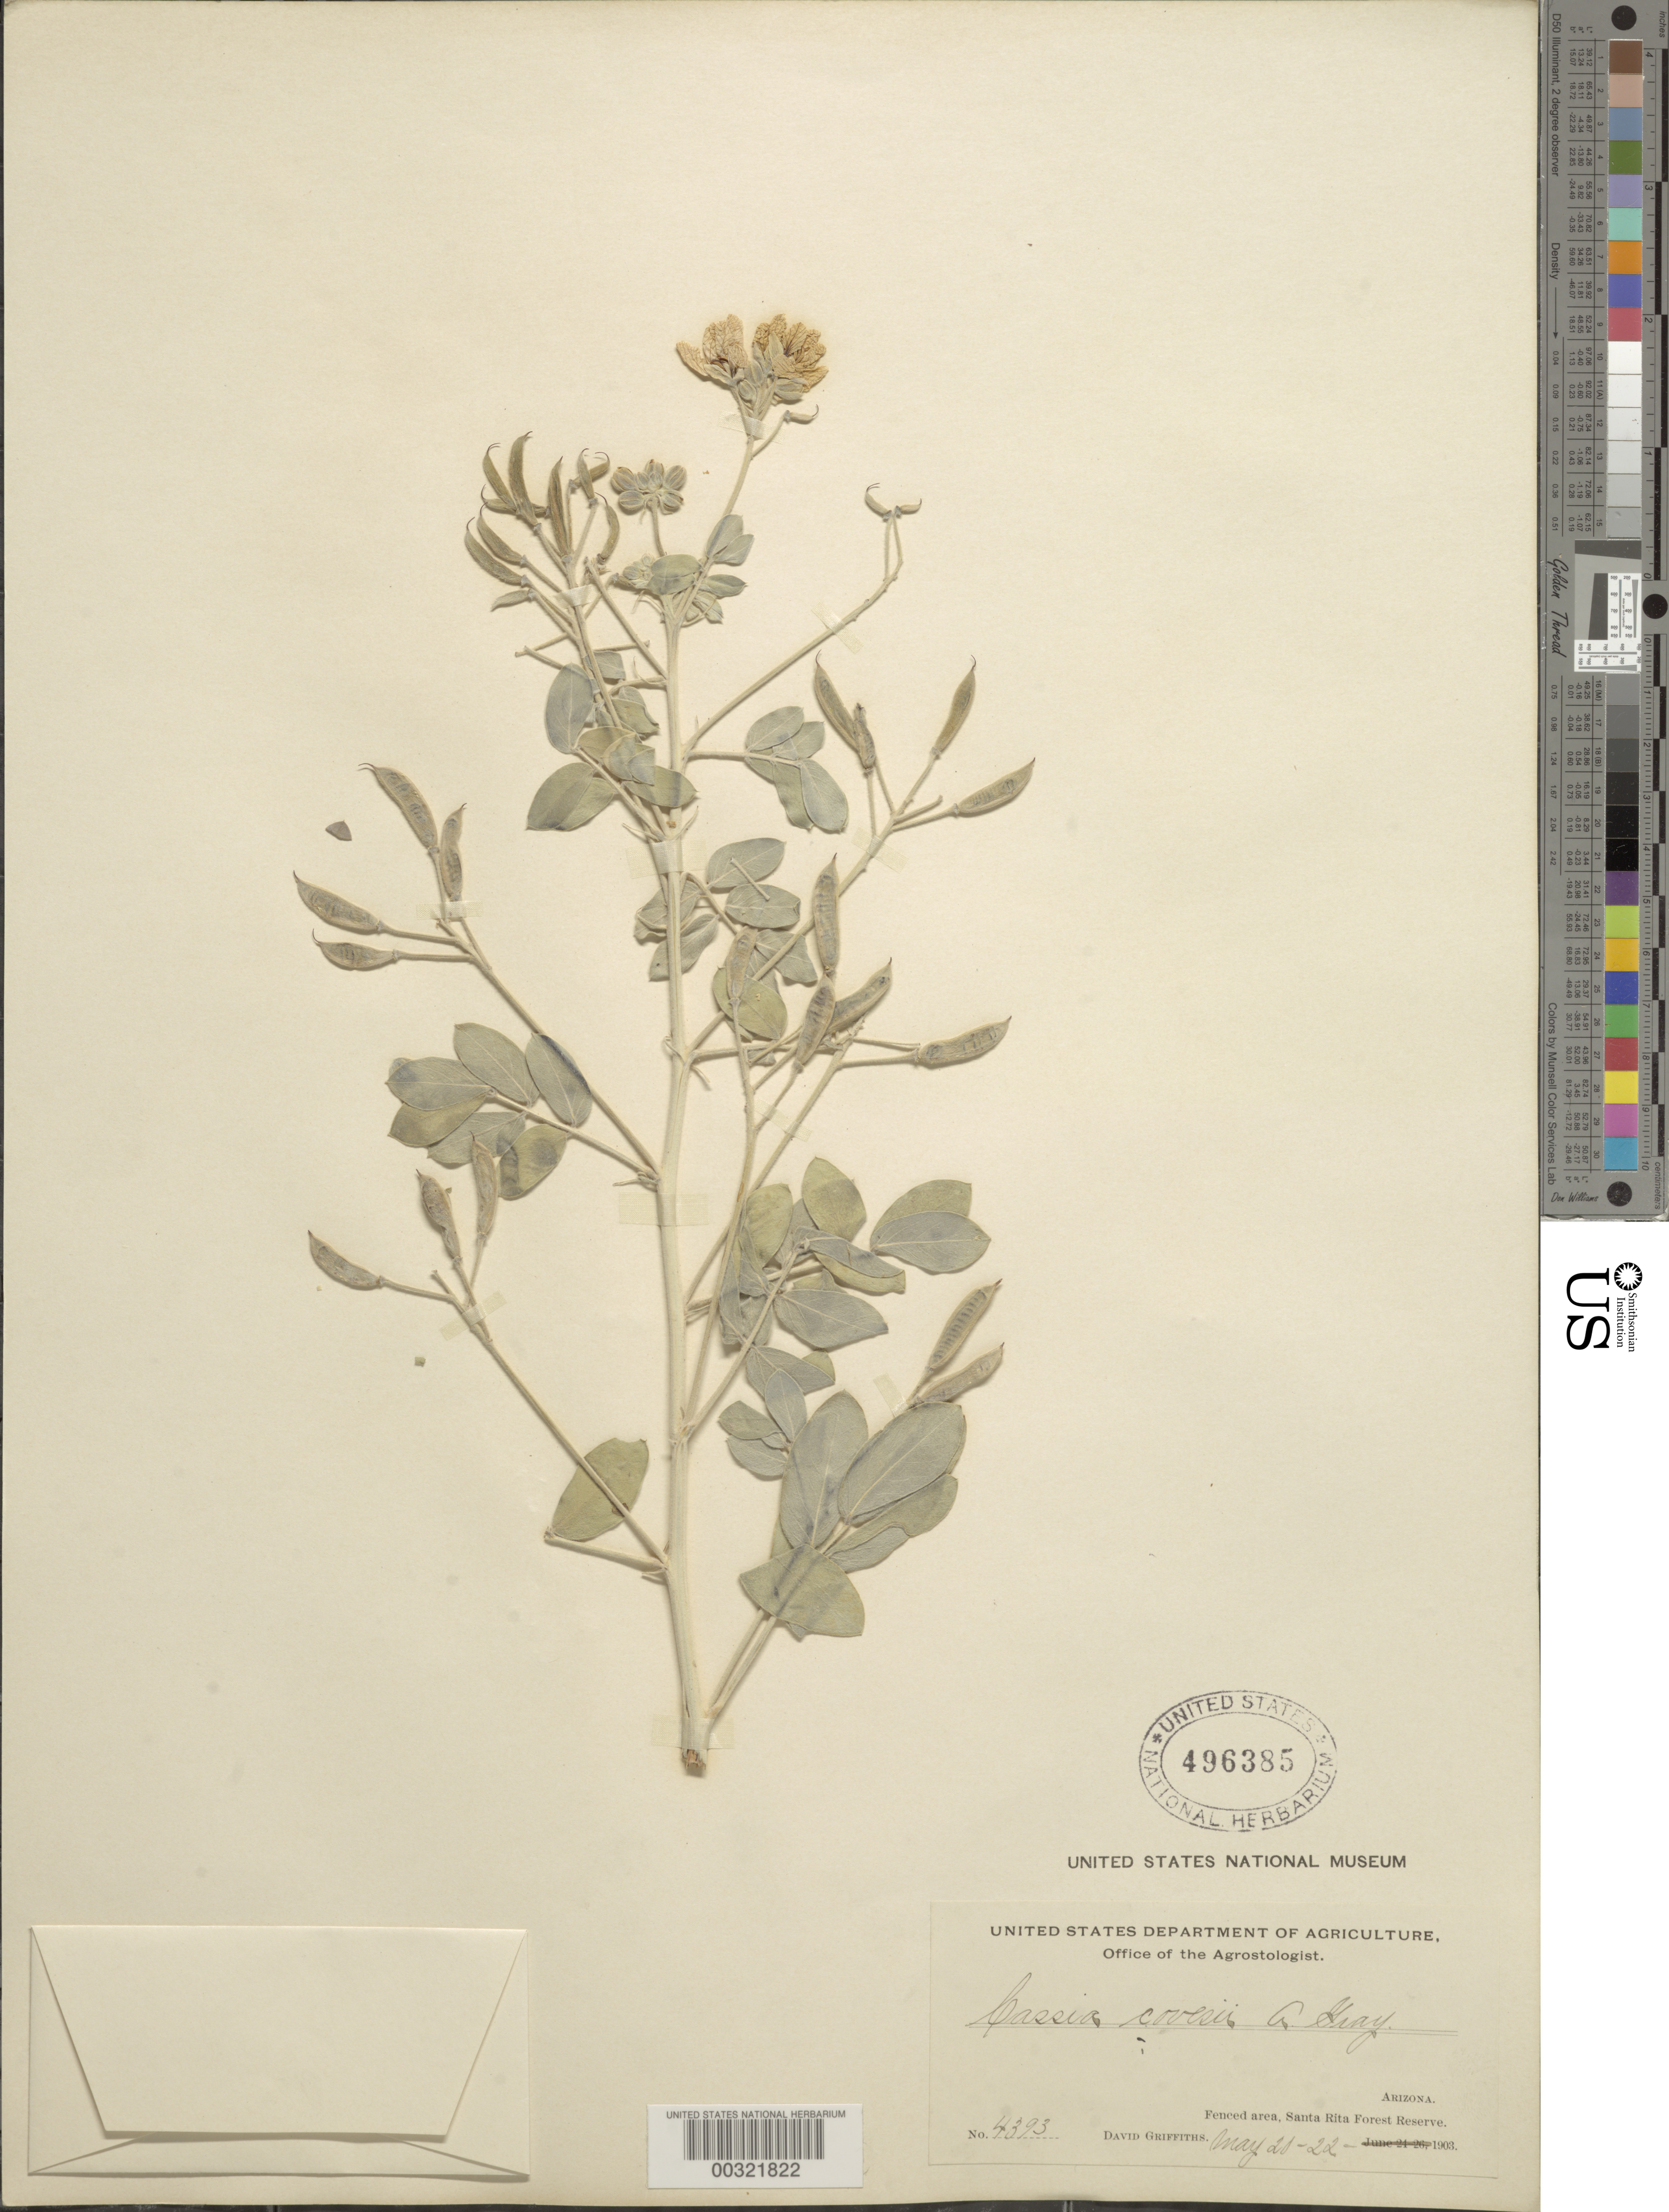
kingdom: Plantae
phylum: Tracheophyta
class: Magnoliopsida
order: Fabales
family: Fabaceae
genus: Senna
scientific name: Senna covesii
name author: (A. Gray) H.S. Irwin & Barneby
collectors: D. Griffiths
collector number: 4393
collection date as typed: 20 May 1903 to 22 May 1903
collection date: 1903-05-20/1903-05-22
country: United States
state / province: Arizona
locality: Santa rita forest reverve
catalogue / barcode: US 496385